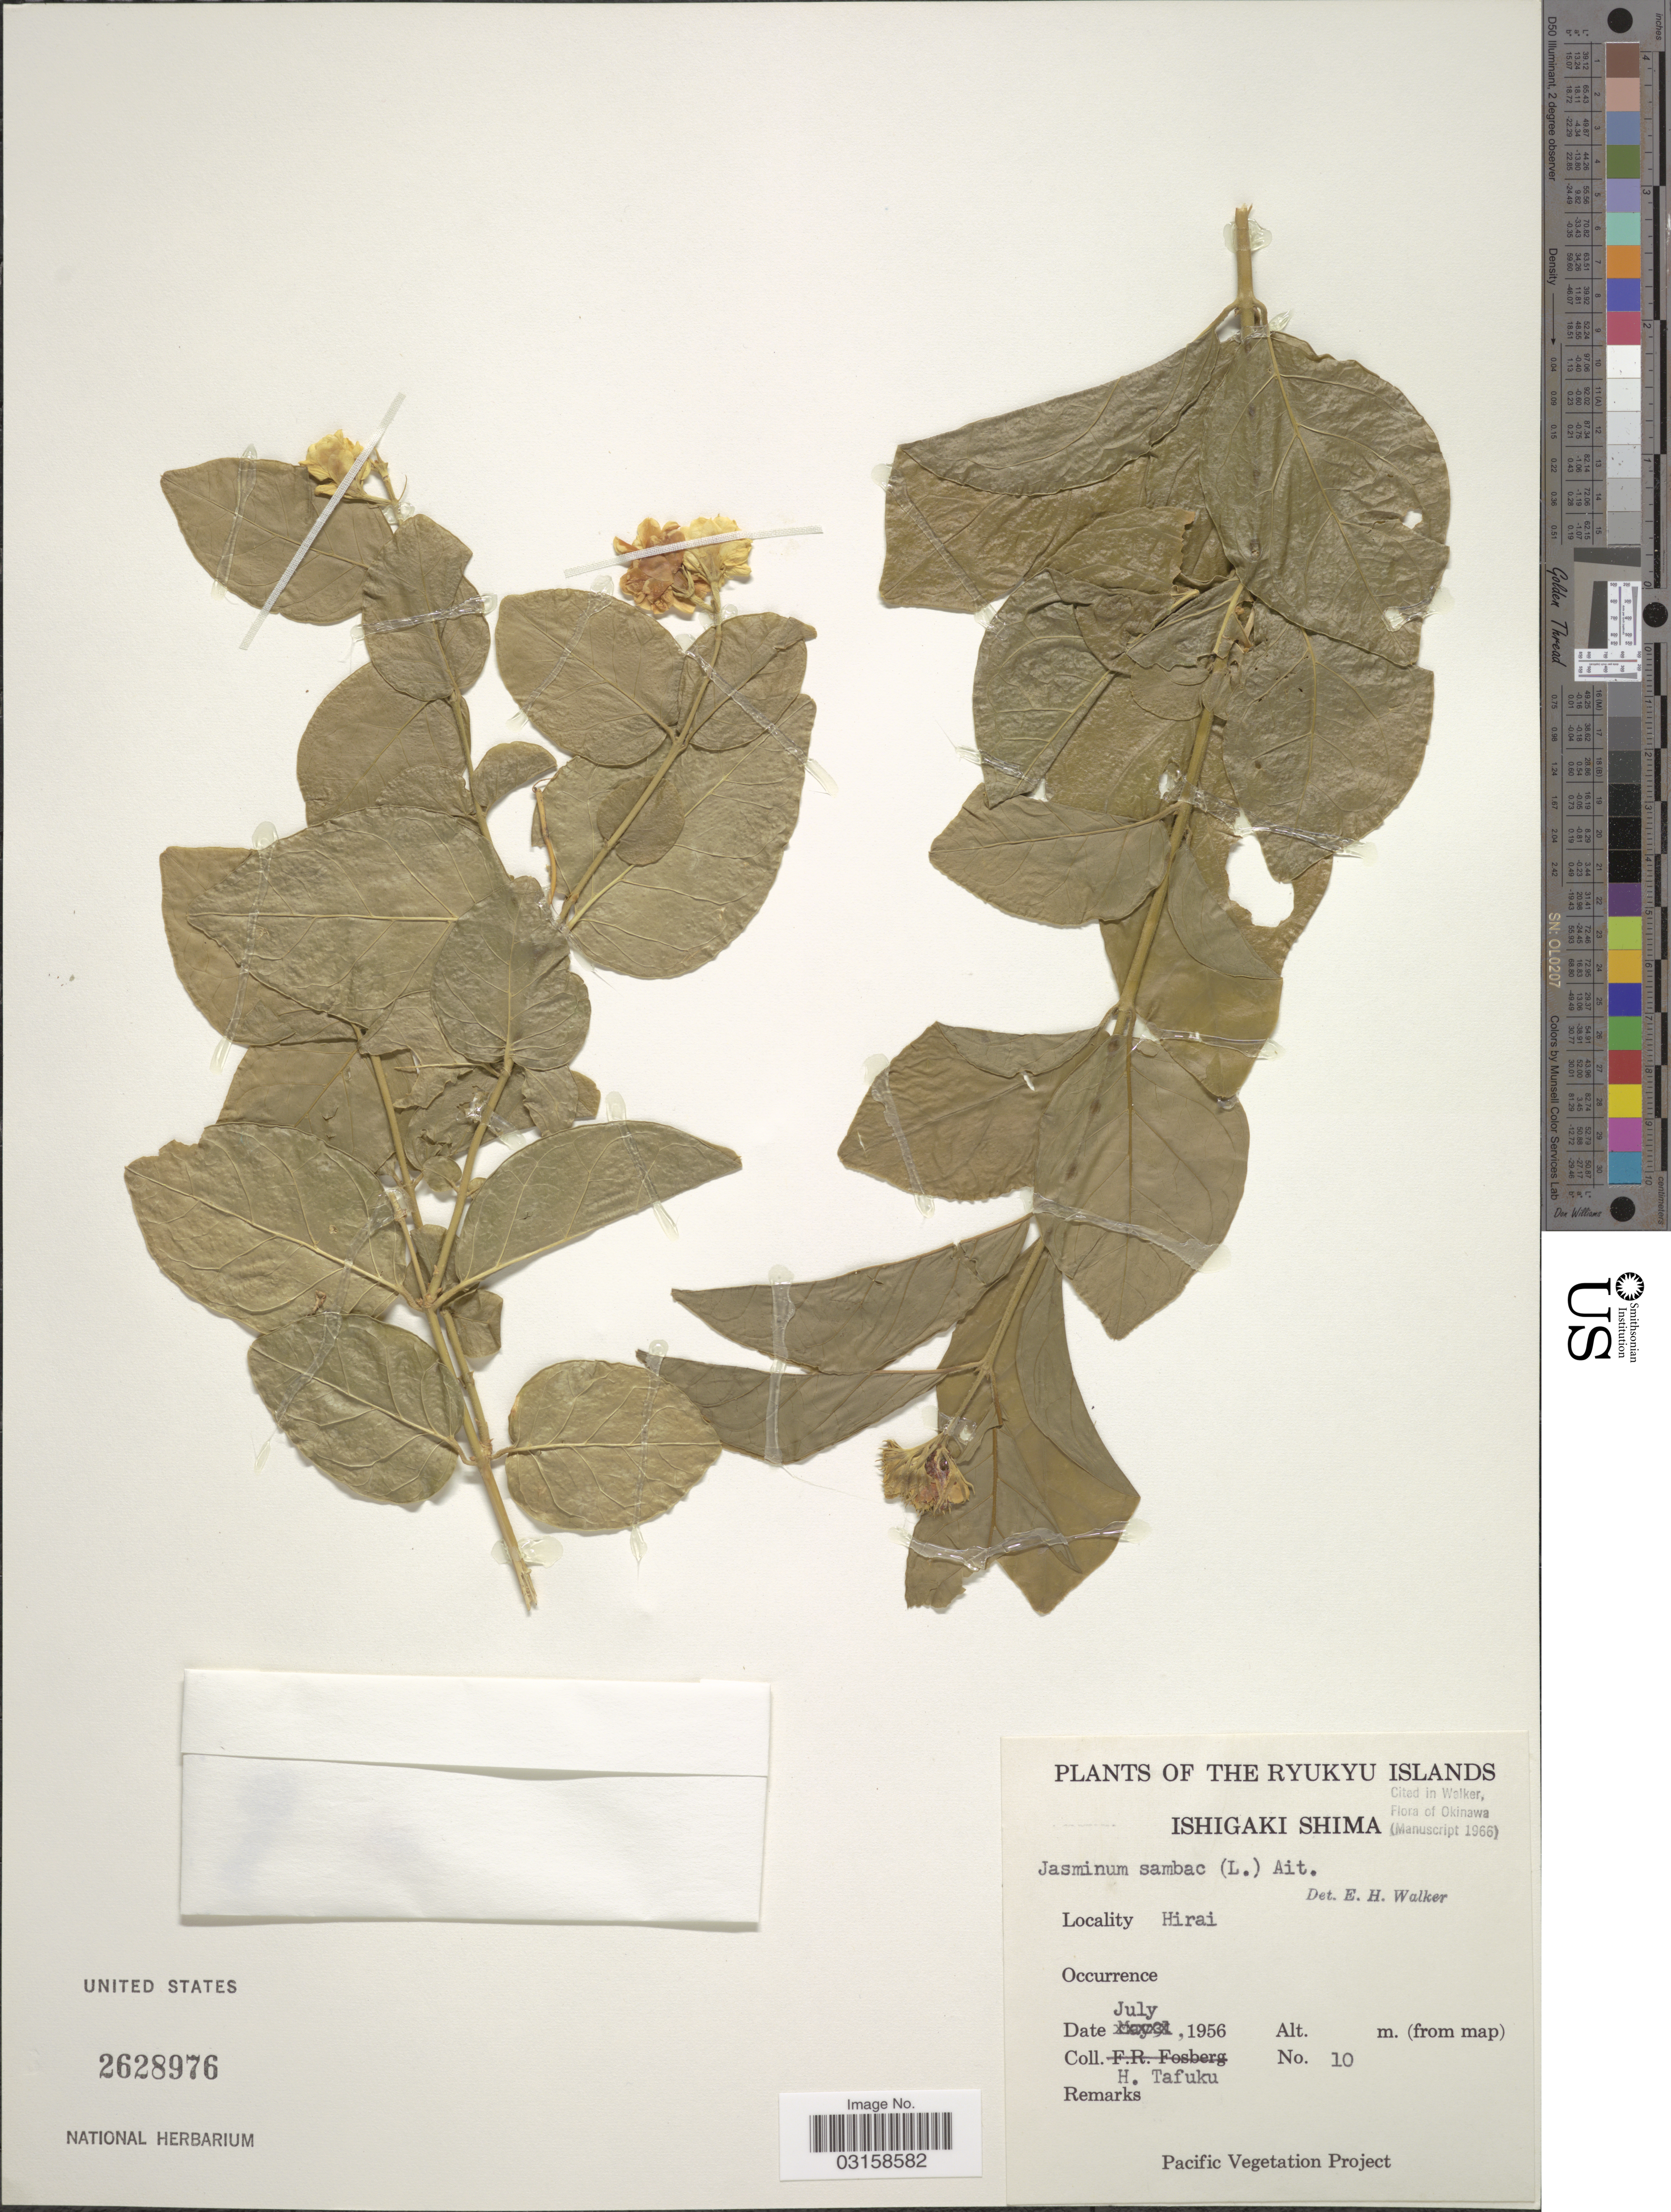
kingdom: Plantae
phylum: Tracheophyta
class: Magnoliopsida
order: Lamiales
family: Oleaceae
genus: Jasminum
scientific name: Jasminum sambac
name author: (L.) Aiton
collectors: H. Tafuku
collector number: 10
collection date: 1956-07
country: Japan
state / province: Okinawa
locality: Ryukyu Islands. Ishigaki Shima. Hirai.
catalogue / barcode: US 2628976